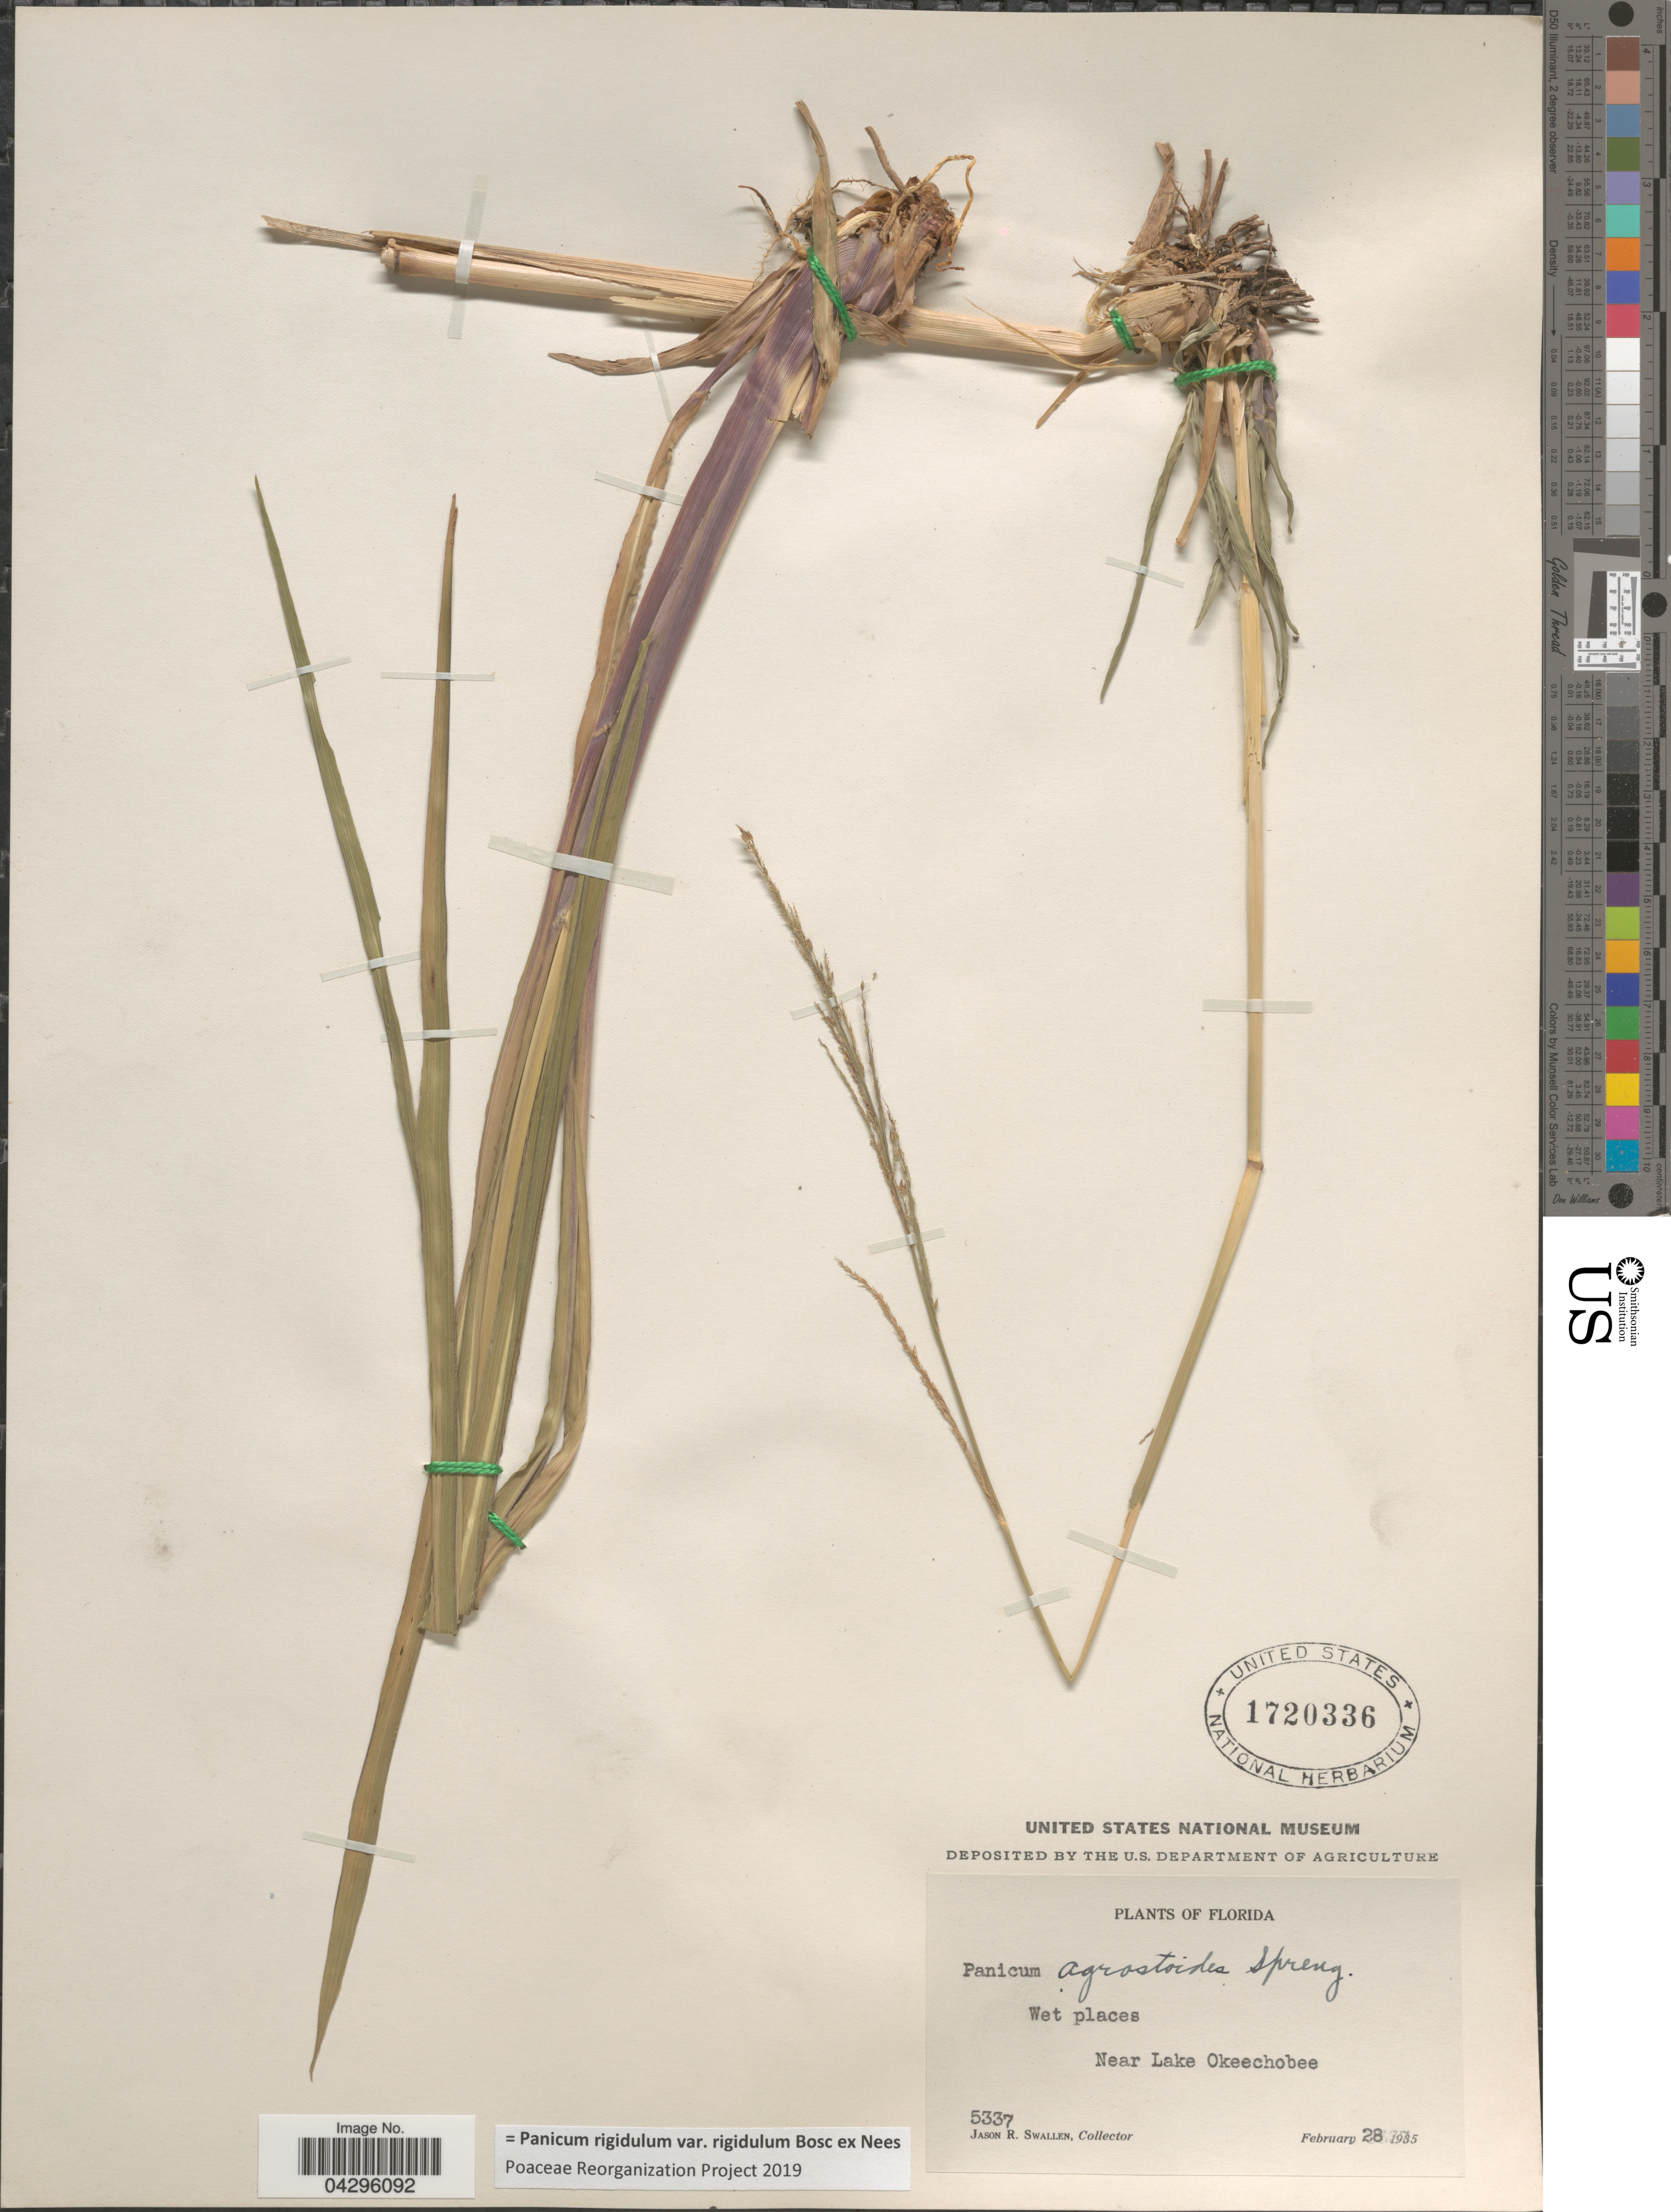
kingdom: Plantae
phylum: Tracheophyta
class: Liliopsida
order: Poales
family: Poaceae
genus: Panicum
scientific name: Panicum rigidulum var. rigidulum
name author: Bosc ex Nees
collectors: J. R. Swallen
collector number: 5337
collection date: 1935-02-28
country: United States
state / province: Florida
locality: Wet places. Near Lake Okeechobee.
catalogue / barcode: US 1720336